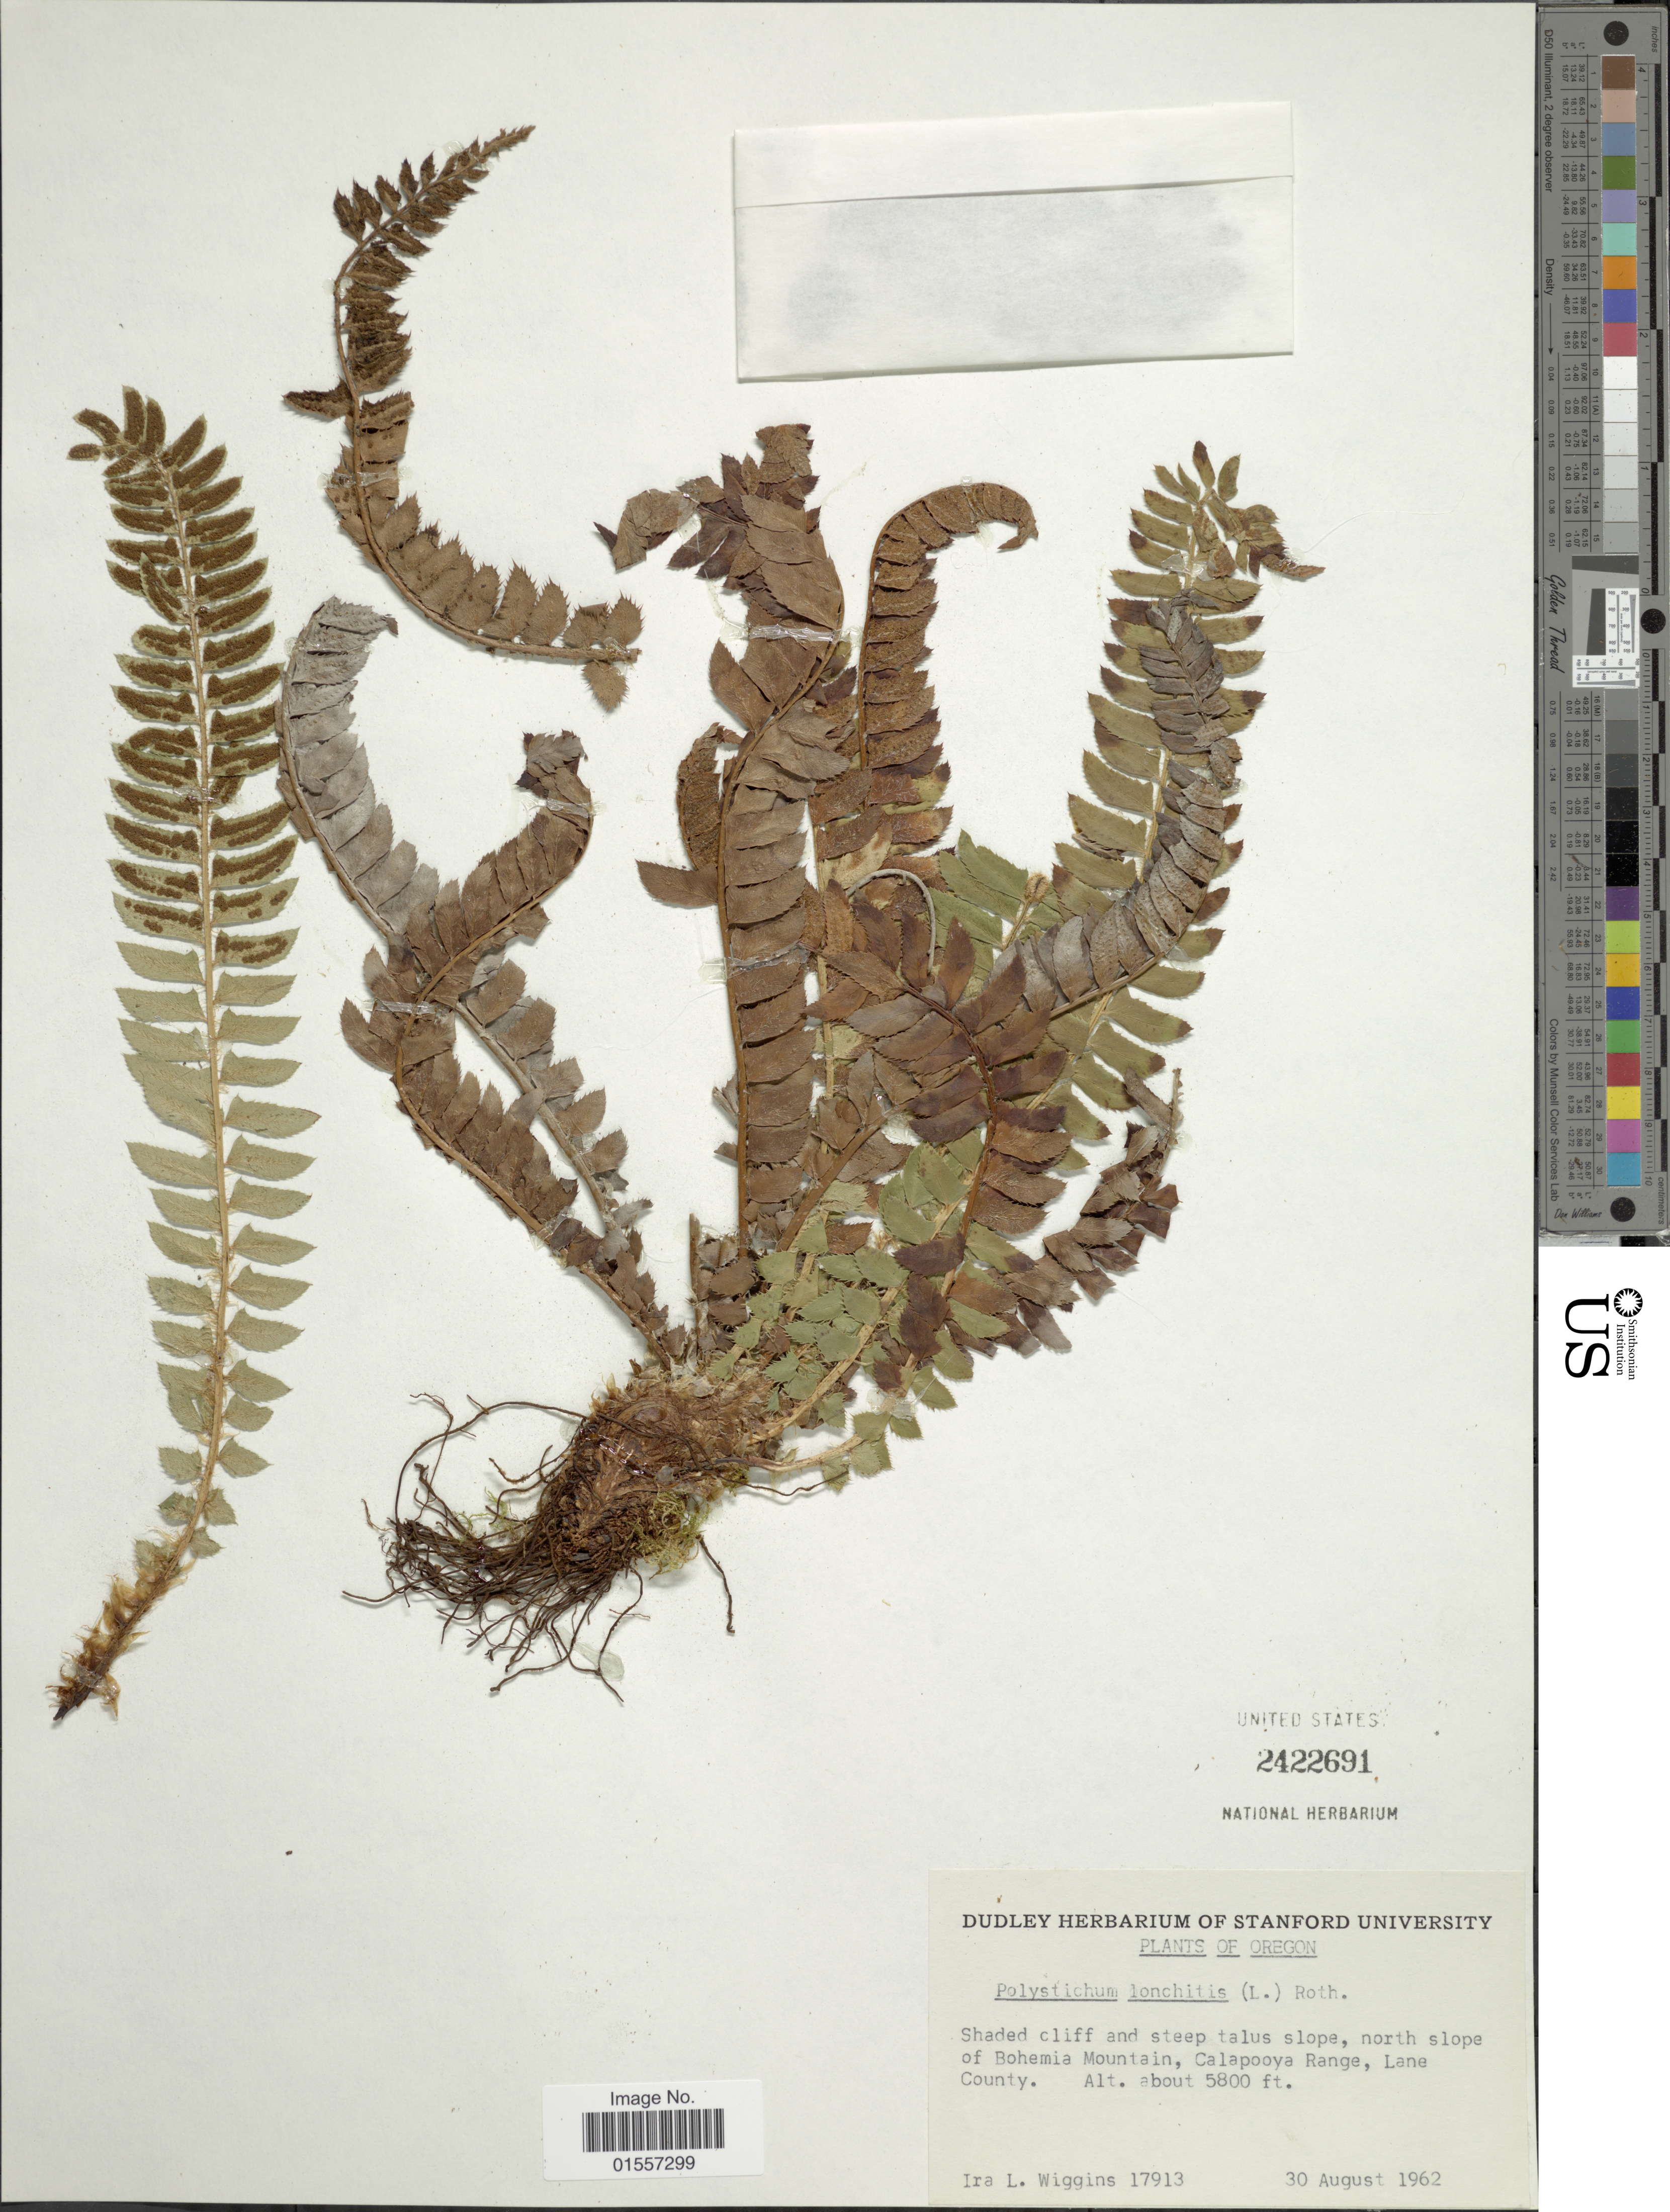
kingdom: Plantae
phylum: Tracheophyta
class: Polypodiopsida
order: Polypodiales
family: Dryopteridaceae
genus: Polystichum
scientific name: Polystichum lonchitis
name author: (Roth) L.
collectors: I. L. Wiggins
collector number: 17913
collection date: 1962-08-30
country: United States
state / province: Oregon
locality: Oregon, north slope of Bohemia Mountain, Calapooya Range, Lane County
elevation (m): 1768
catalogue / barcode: US 2422691